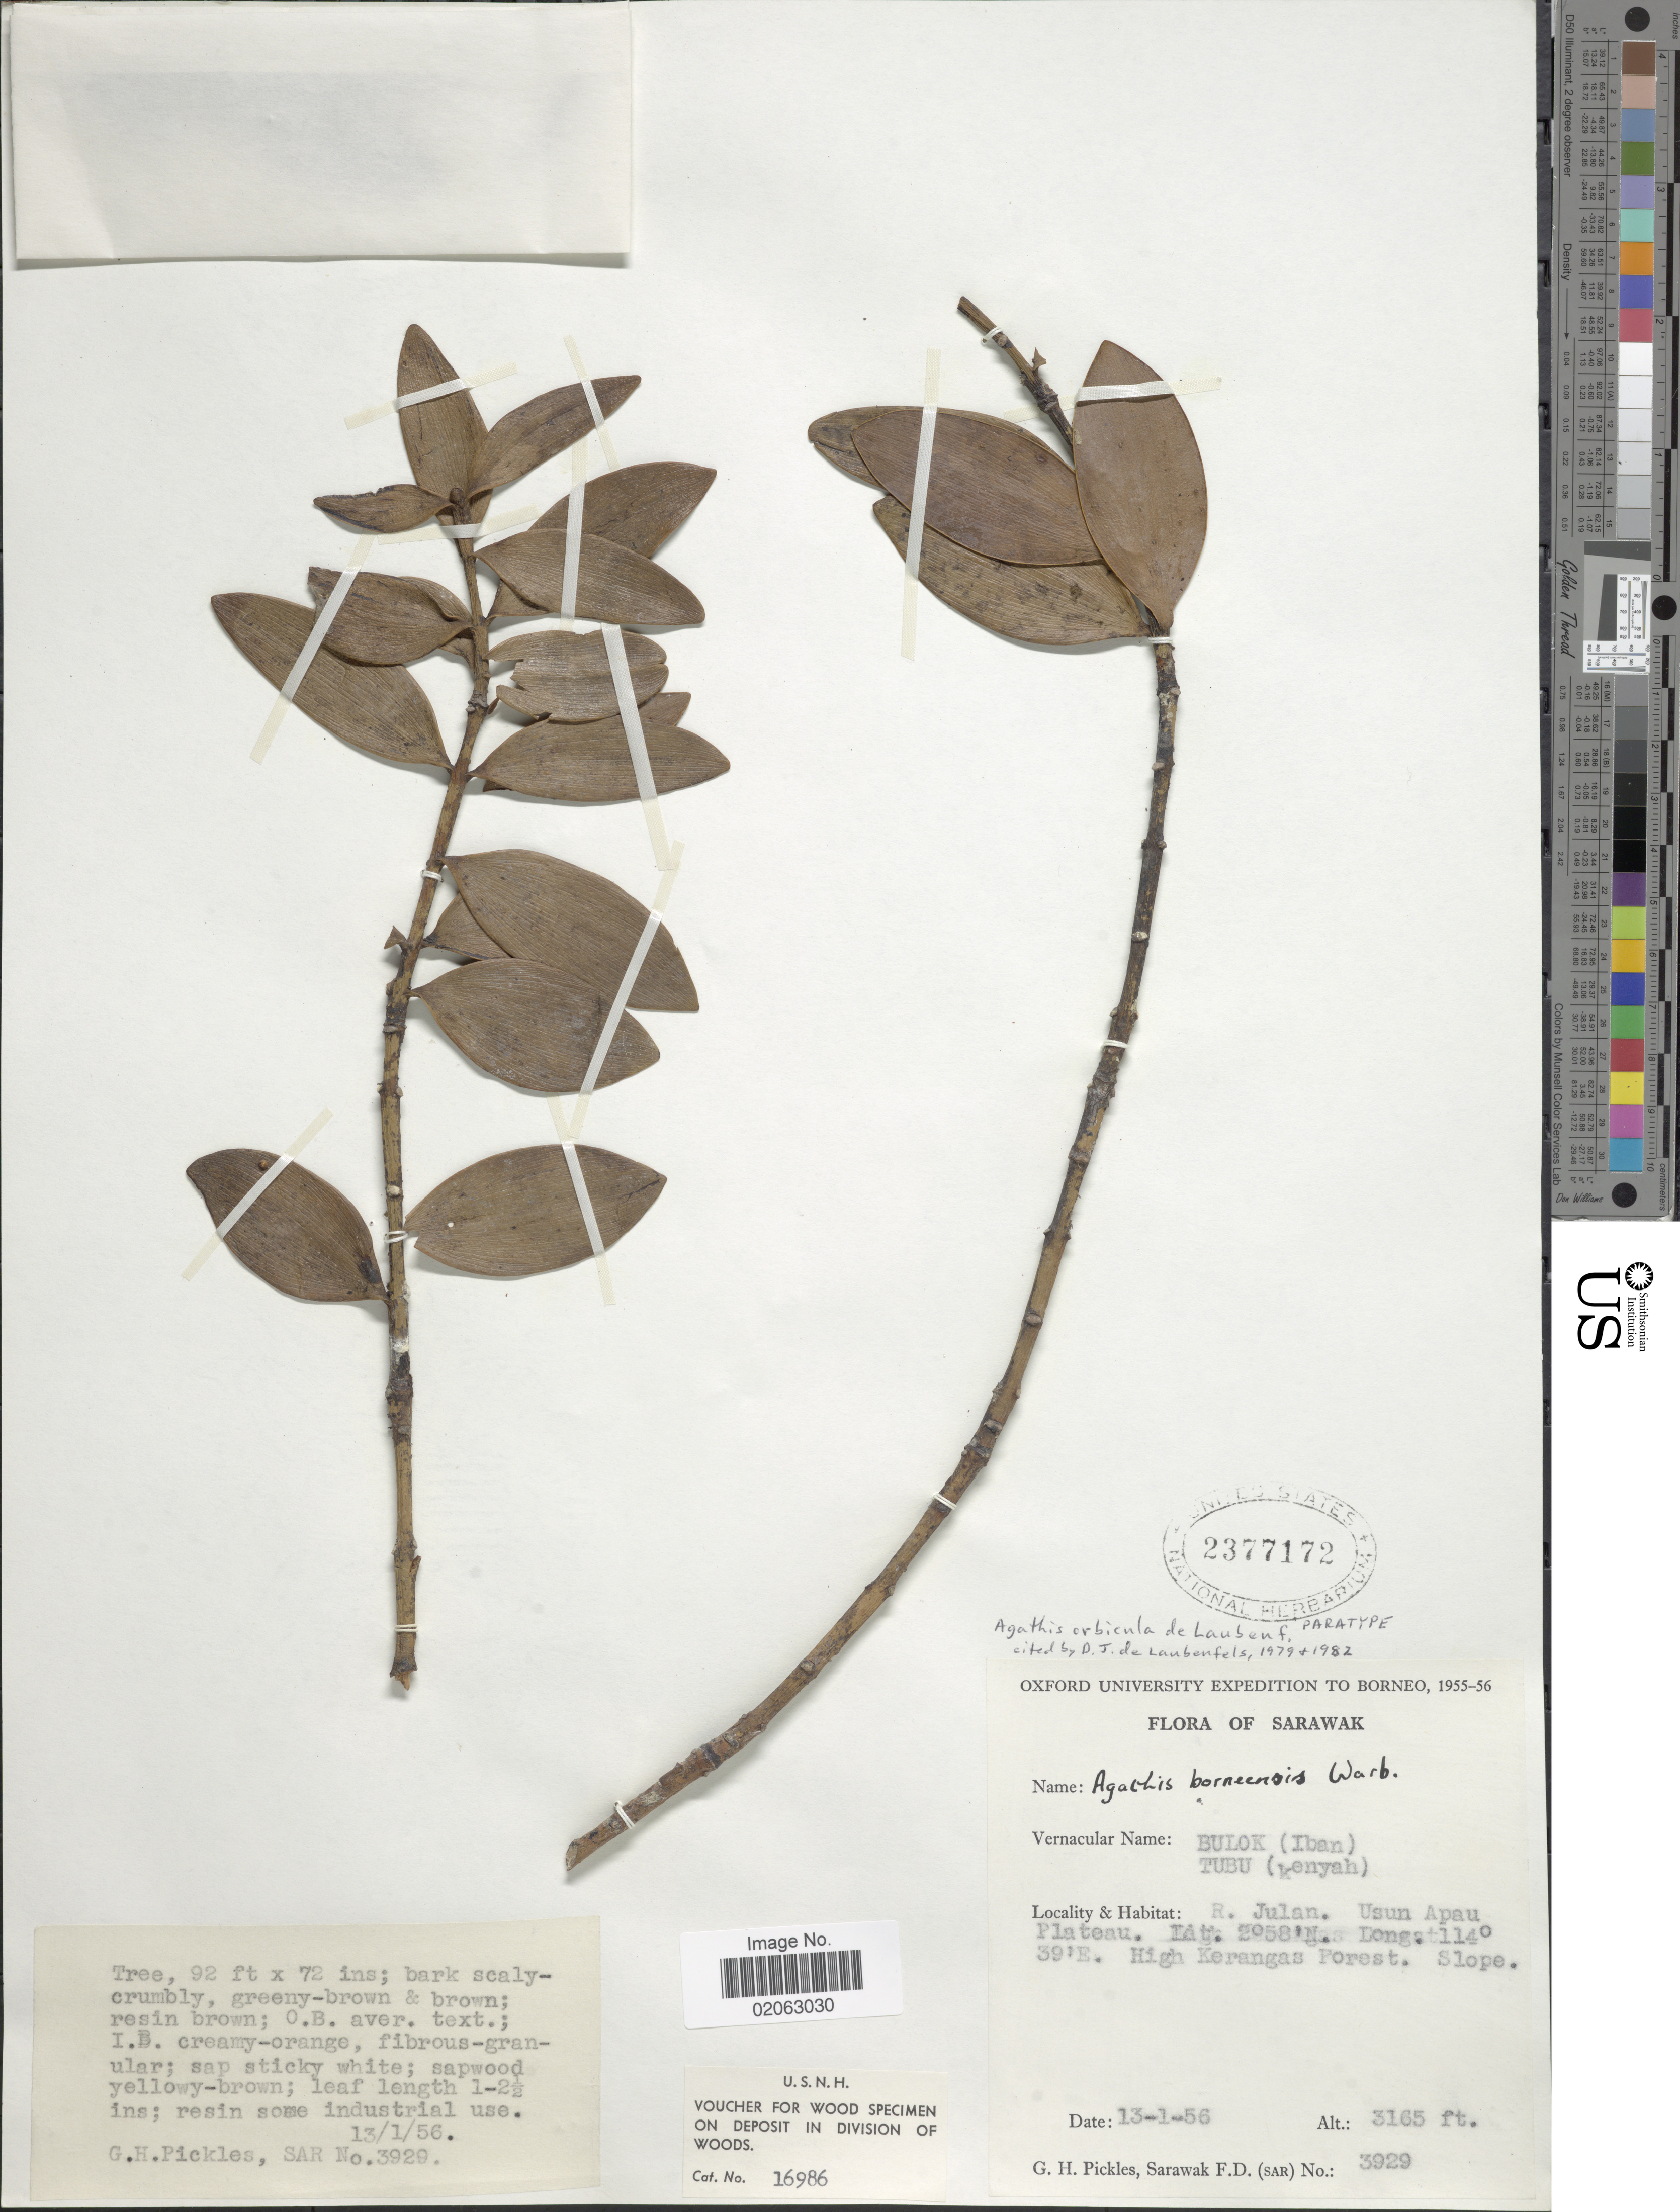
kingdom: Plantae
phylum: Tracheophyta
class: Pinopsida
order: Pinales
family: Araucariaceae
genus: Agathis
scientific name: Agathis orbicula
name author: de Laub.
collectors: G. Pickles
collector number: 3929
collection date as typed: Transcribed d/m/y: 13/1/56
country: Malaysia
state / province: Sarawak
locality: R. Julan, Usun Apau Plateau, High Kerangas Forest, slope.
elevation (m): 965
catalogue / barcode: US 2377172